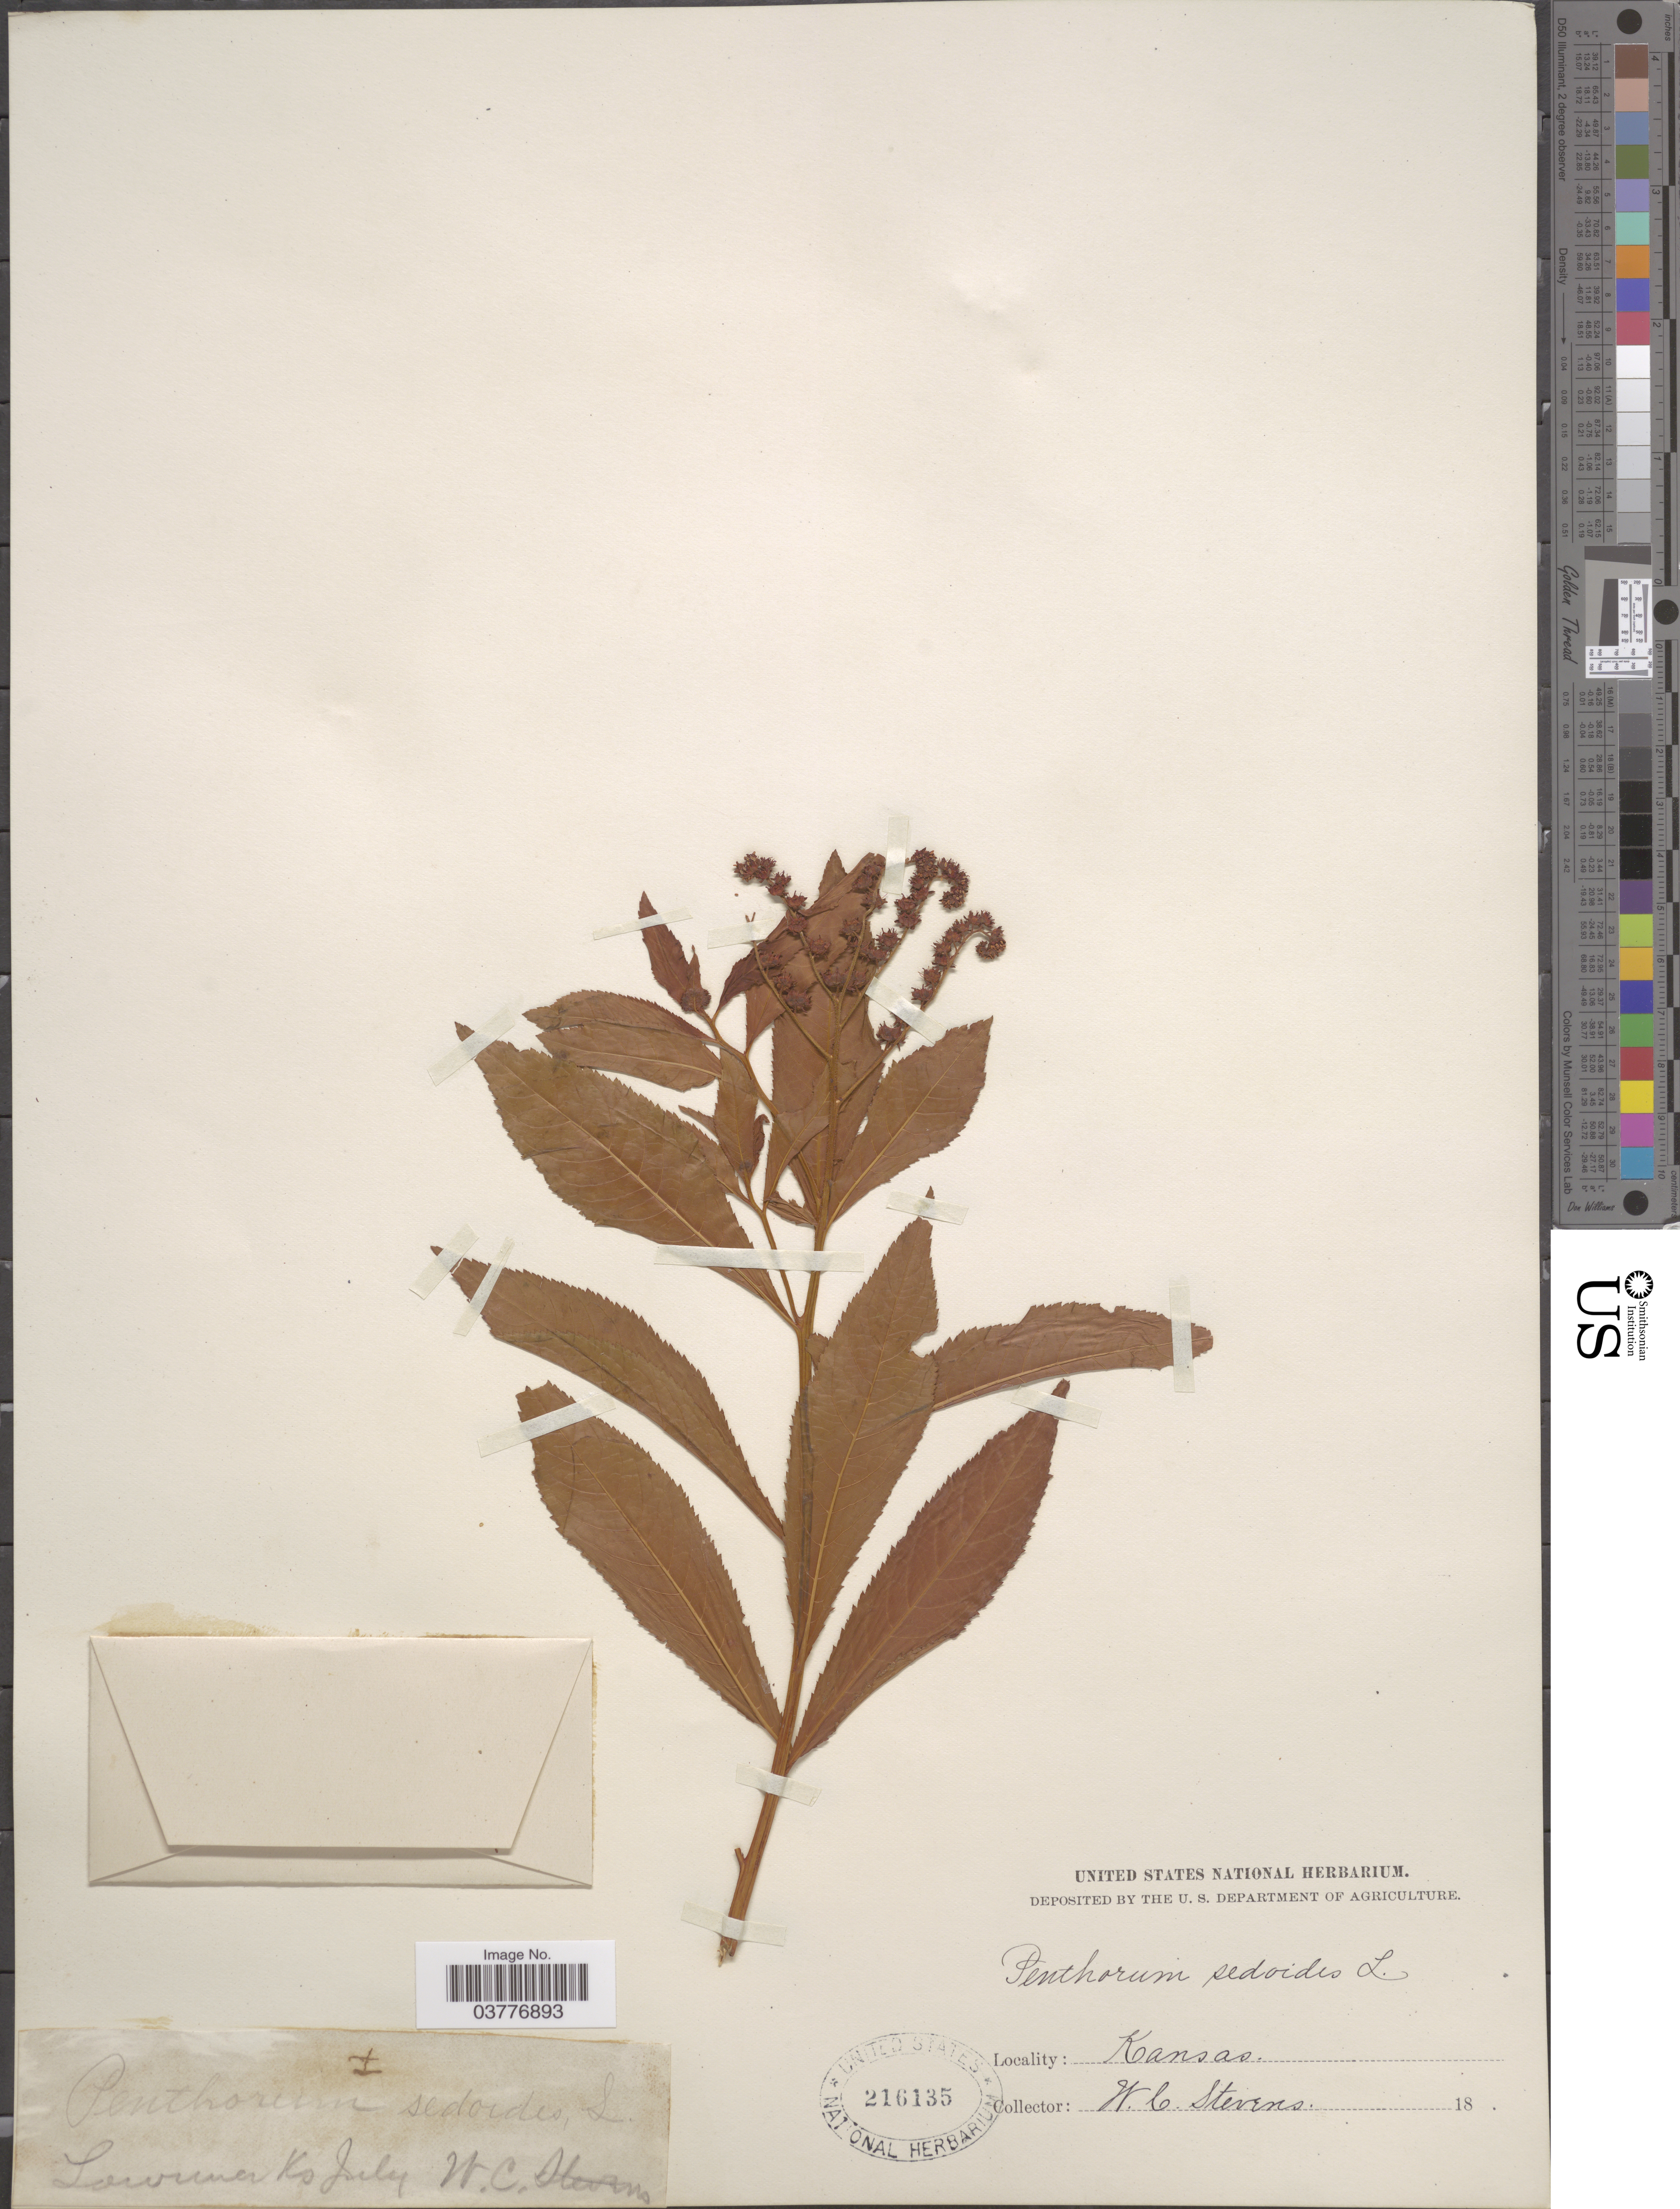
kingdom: Plantae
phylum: Tracheophyta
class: Magnoliopsida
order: Saxifragales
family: Penthoraceae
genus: Penthorum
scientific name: Penthorum sedoides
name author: L.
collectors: W. C. Stevens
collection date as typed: July 18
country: United States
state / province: Kansas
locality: Lawrence.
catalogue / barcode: US 216135